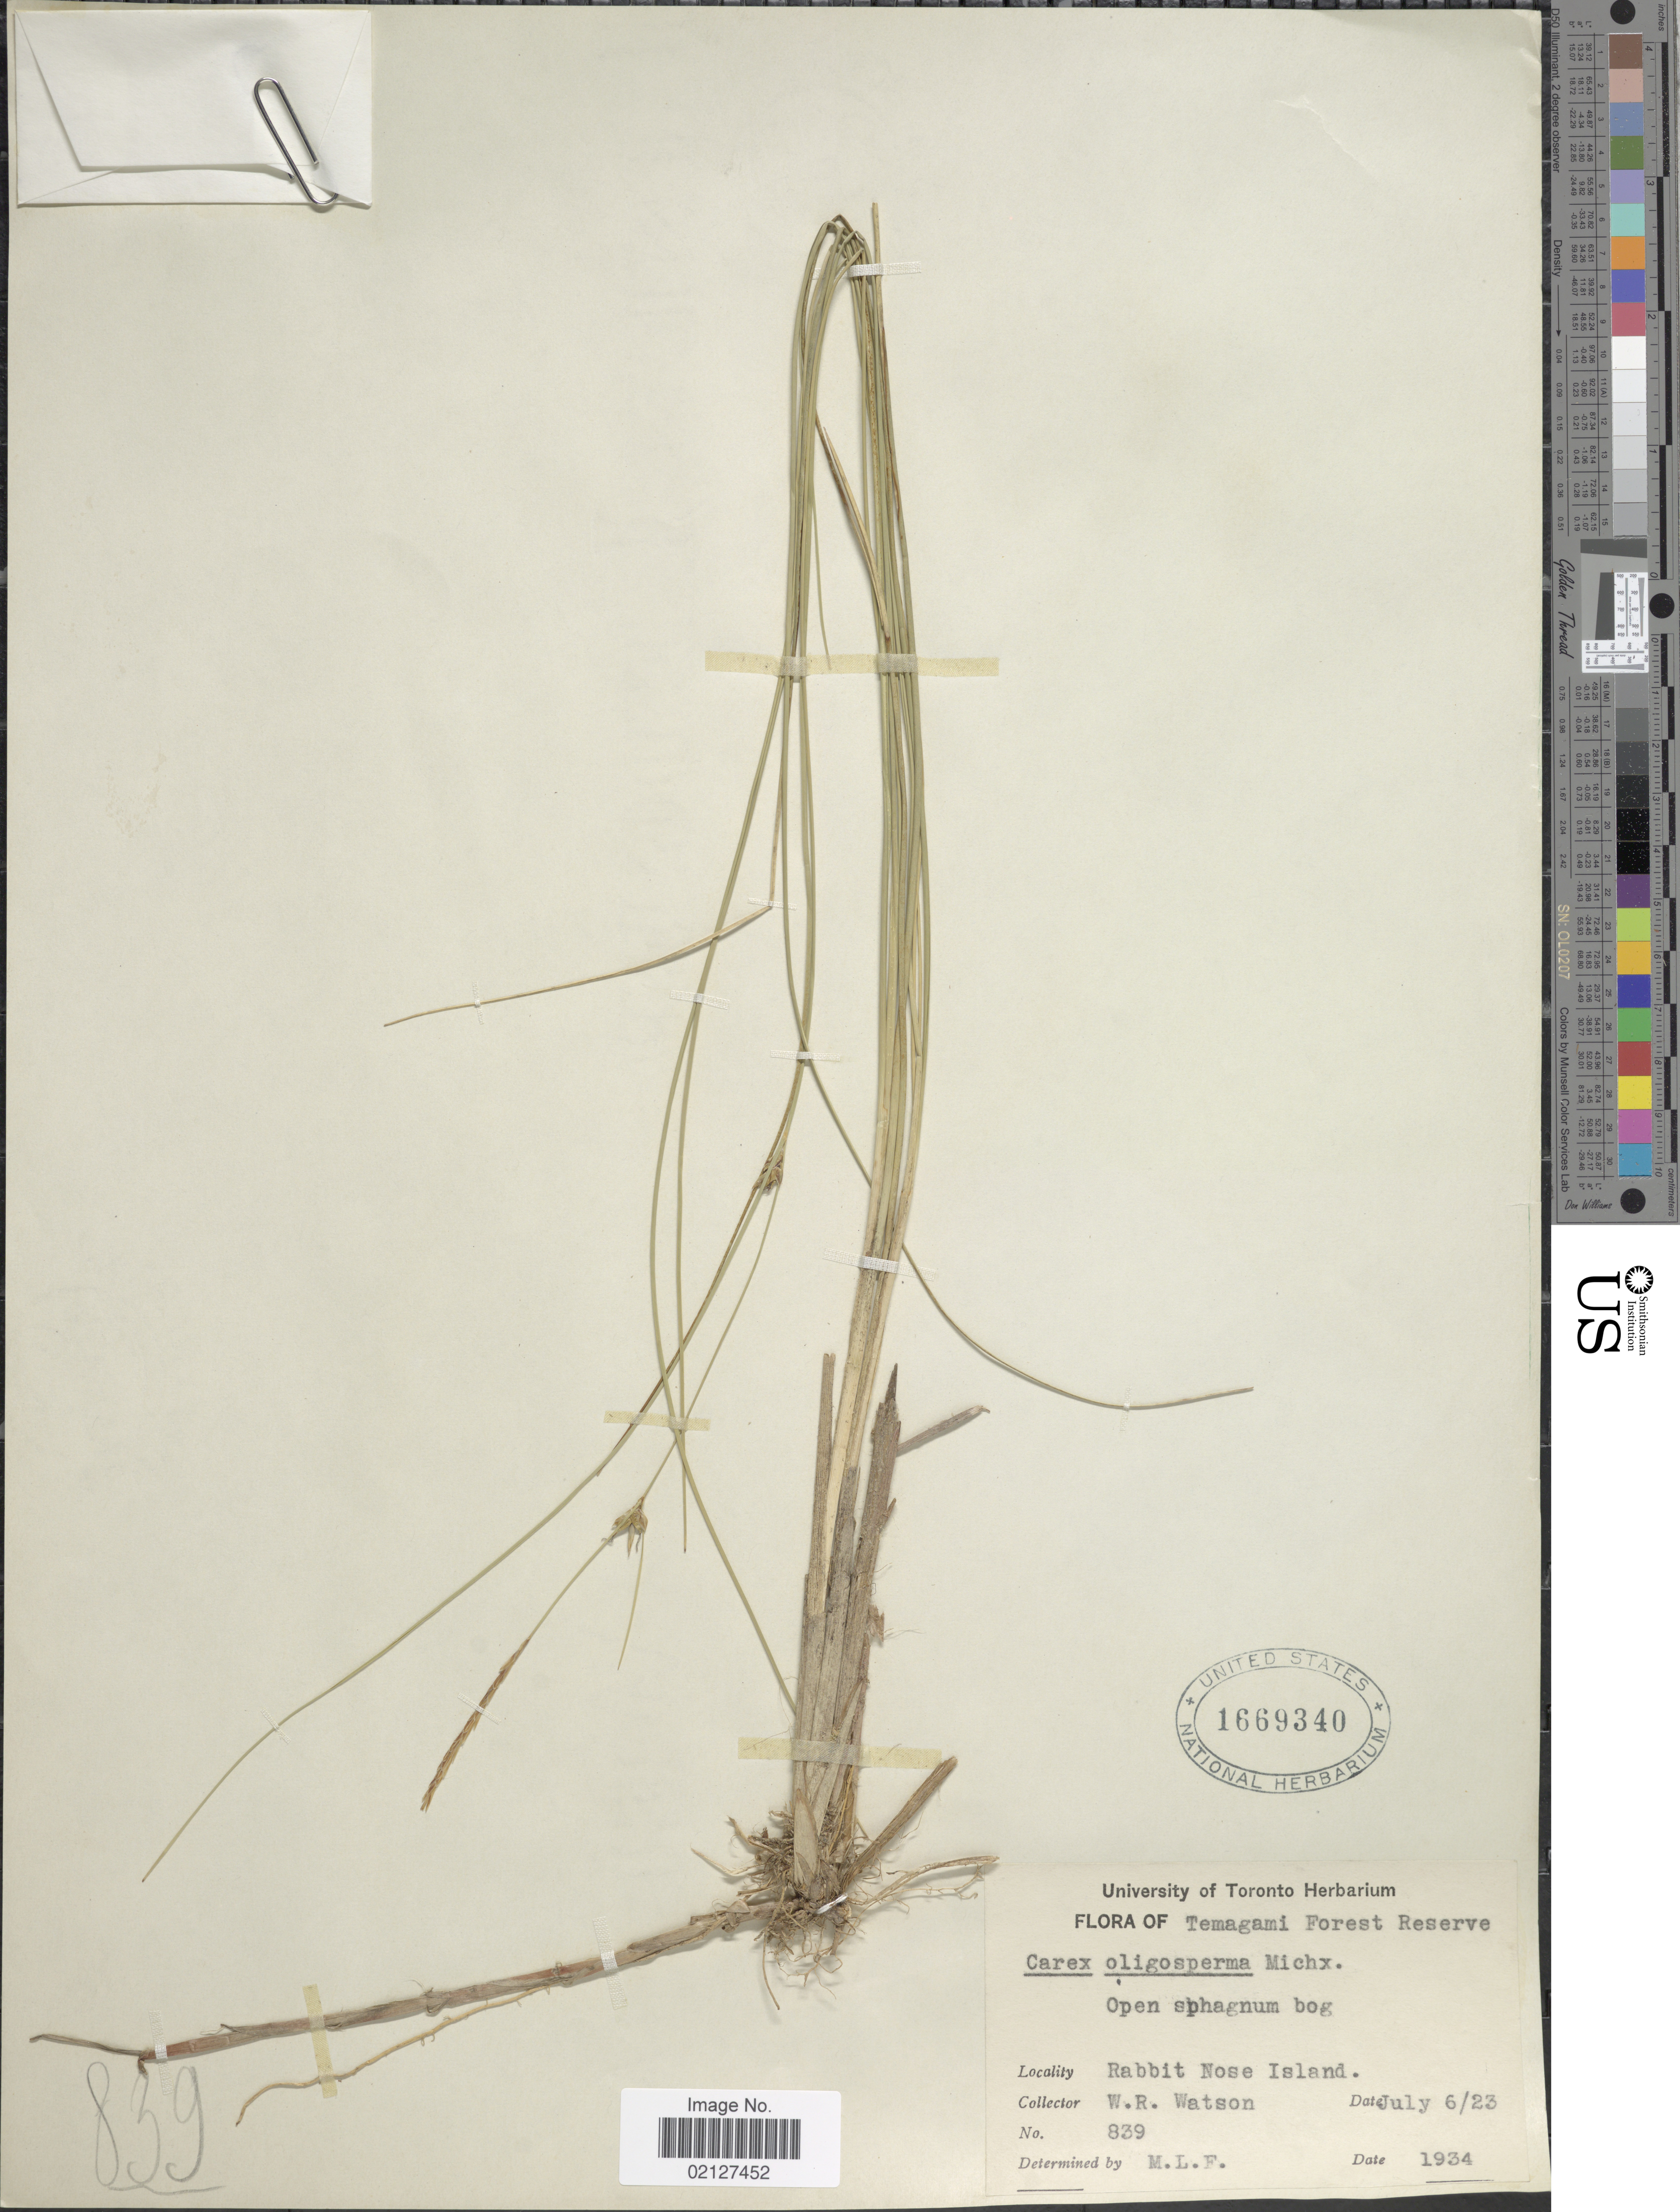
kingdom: Plantae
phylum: Tracheophyta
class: Liliopsida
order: Poales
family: Cyperaceae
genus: Carex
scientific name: Carex oligosperma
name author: Michx.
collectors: W. R. Watson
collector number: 839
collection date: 1923-07-06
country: Canada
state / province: Ontario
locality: Temagami Forest Reserve, Rabbit Nose Island.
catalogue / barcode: US 1669340